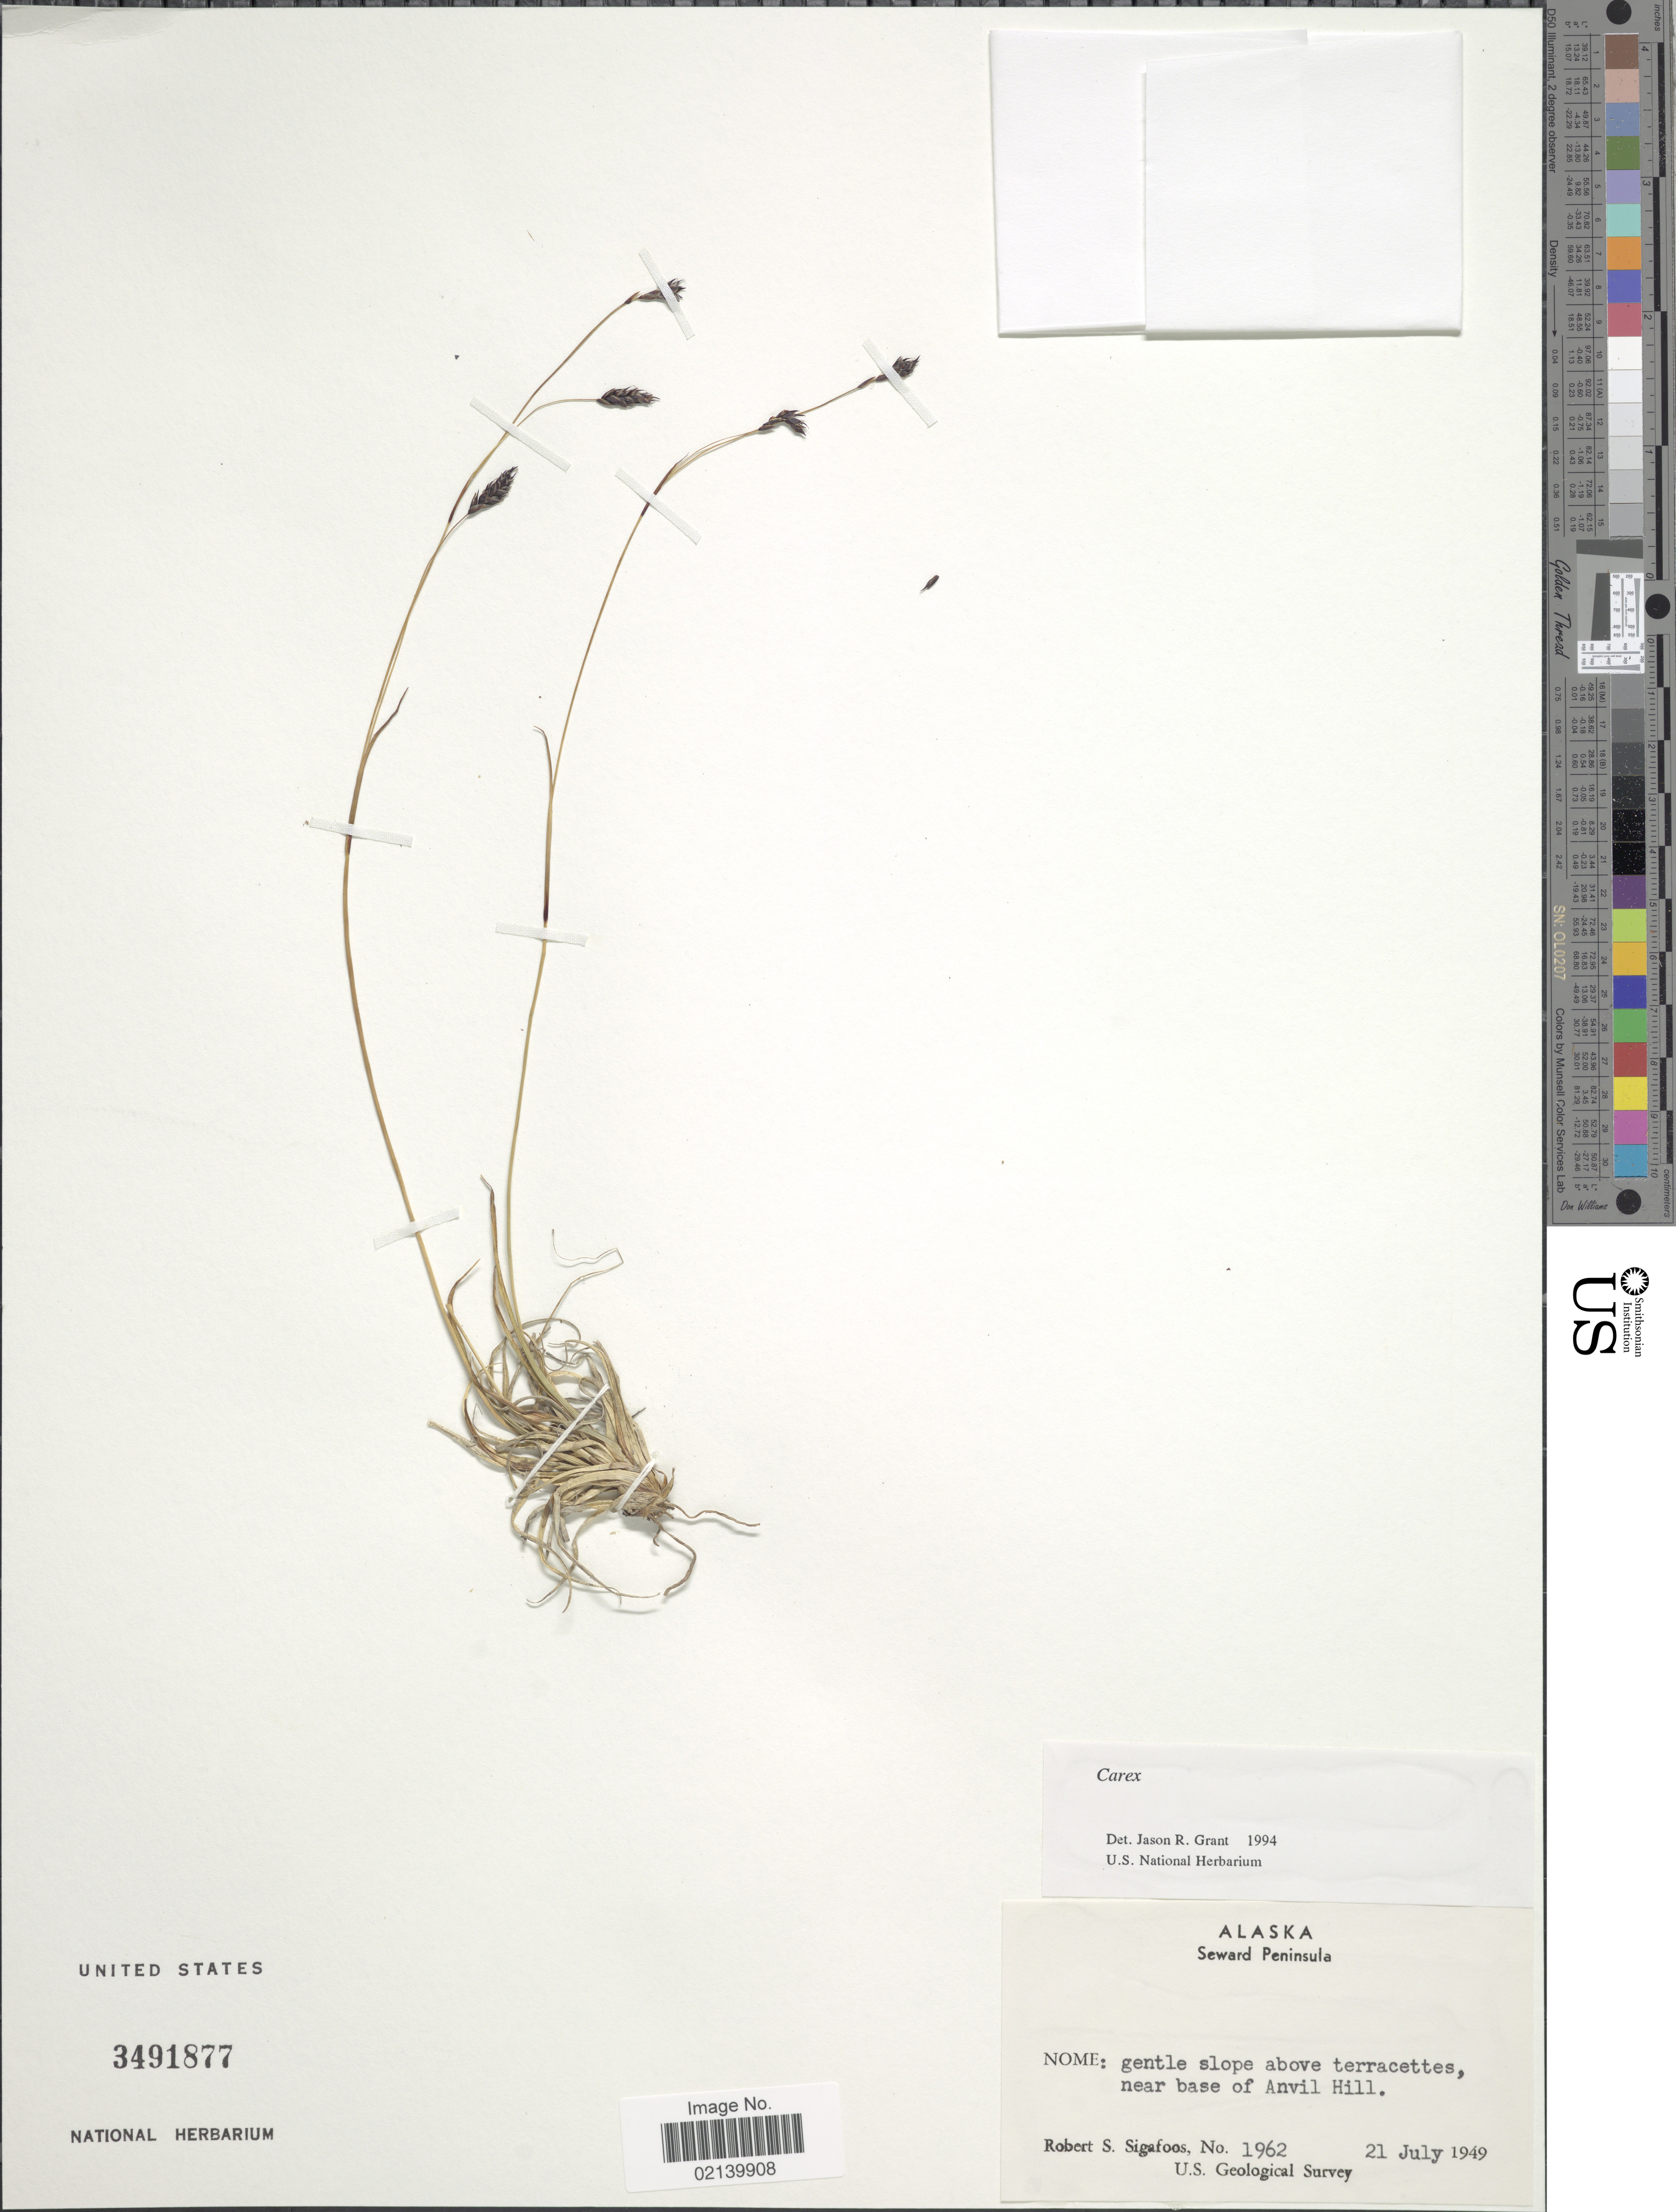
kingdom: Plantae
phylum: Tracheophyta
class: Liliopsida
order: Poales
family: Cyperaceae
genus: Carex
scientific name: Carex sp.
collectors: R. Sigafoos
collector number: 1962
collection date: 1949-07-21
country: United States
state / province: Alaska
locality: Alaska, Seward Peninsula, Nome: gentle slope above terracettes near base of Anvil Hill.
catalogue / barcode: US 3491877